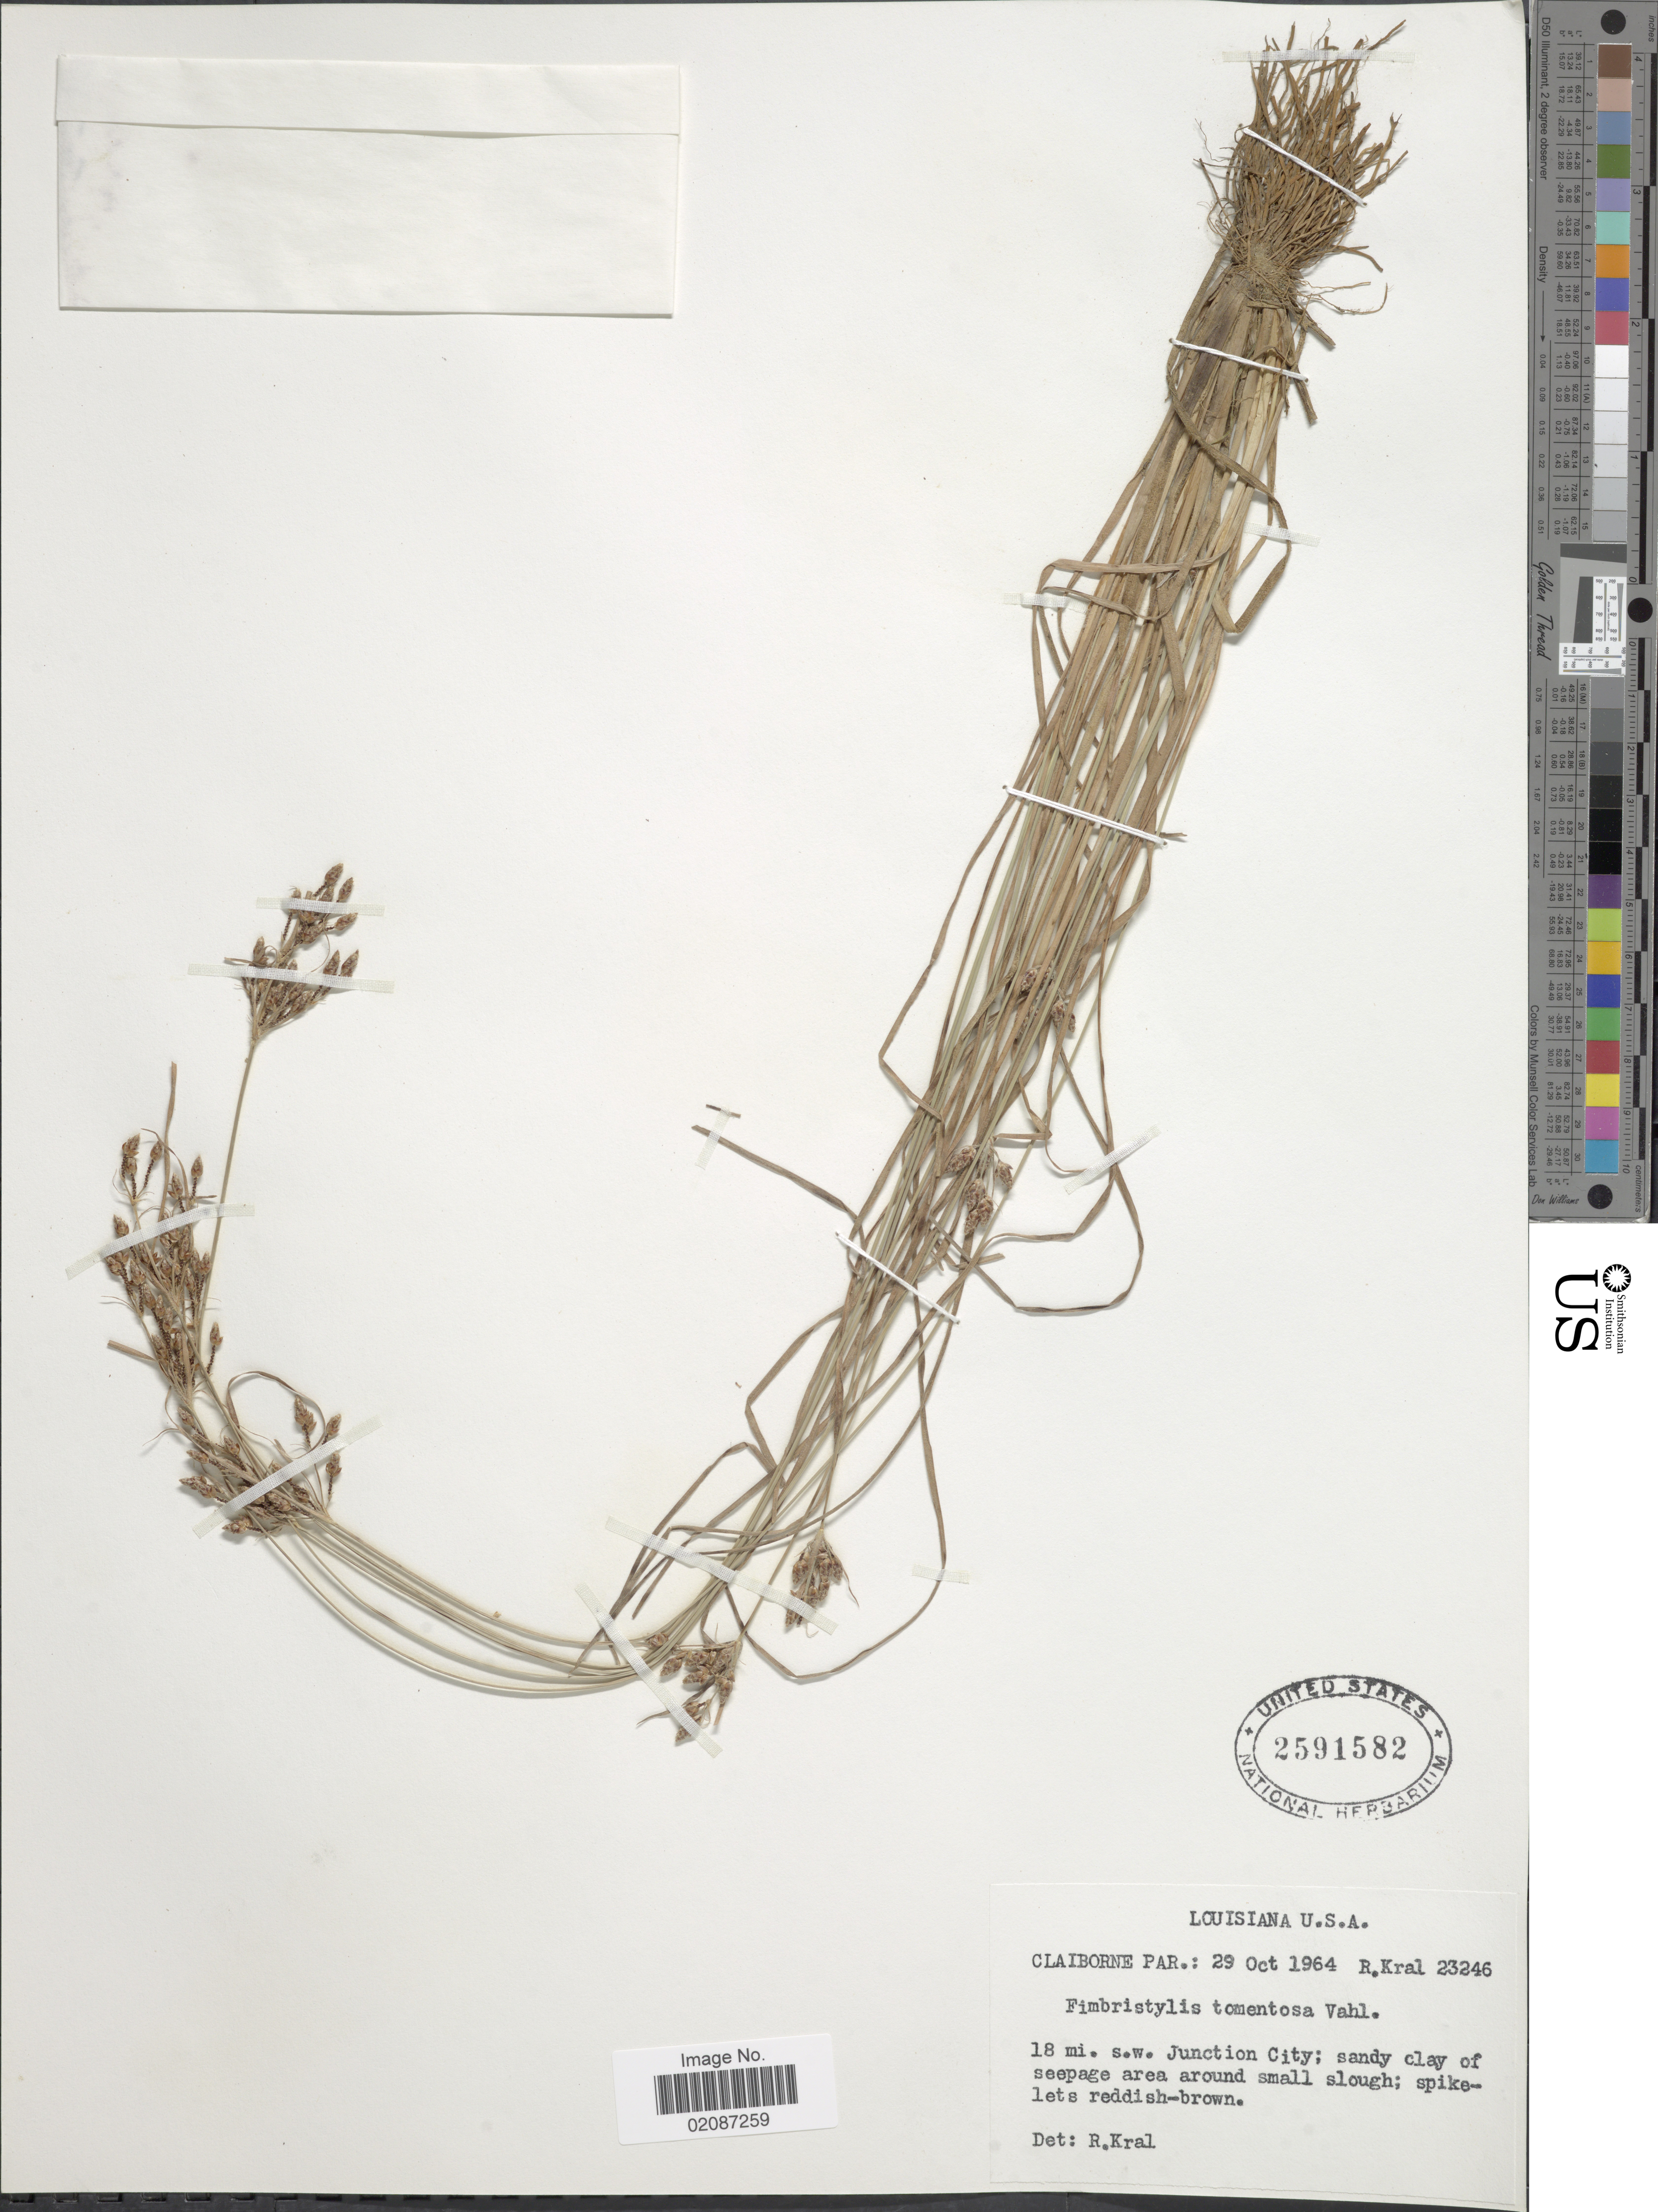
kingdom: Plantae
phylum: Tracheophyta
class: Liliopsida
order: Poales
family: Cyperaceae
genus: Fimbristylis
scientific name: Fimbristylis tomentosa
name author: Vahl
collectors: R. Kral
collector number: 23246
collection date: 1964-10-29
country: United States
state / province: Louisiana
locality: Claiborne Par: 18 mi. s. w. Junction City; sandy clay of seepage area around small slough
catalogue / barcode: US 2591582